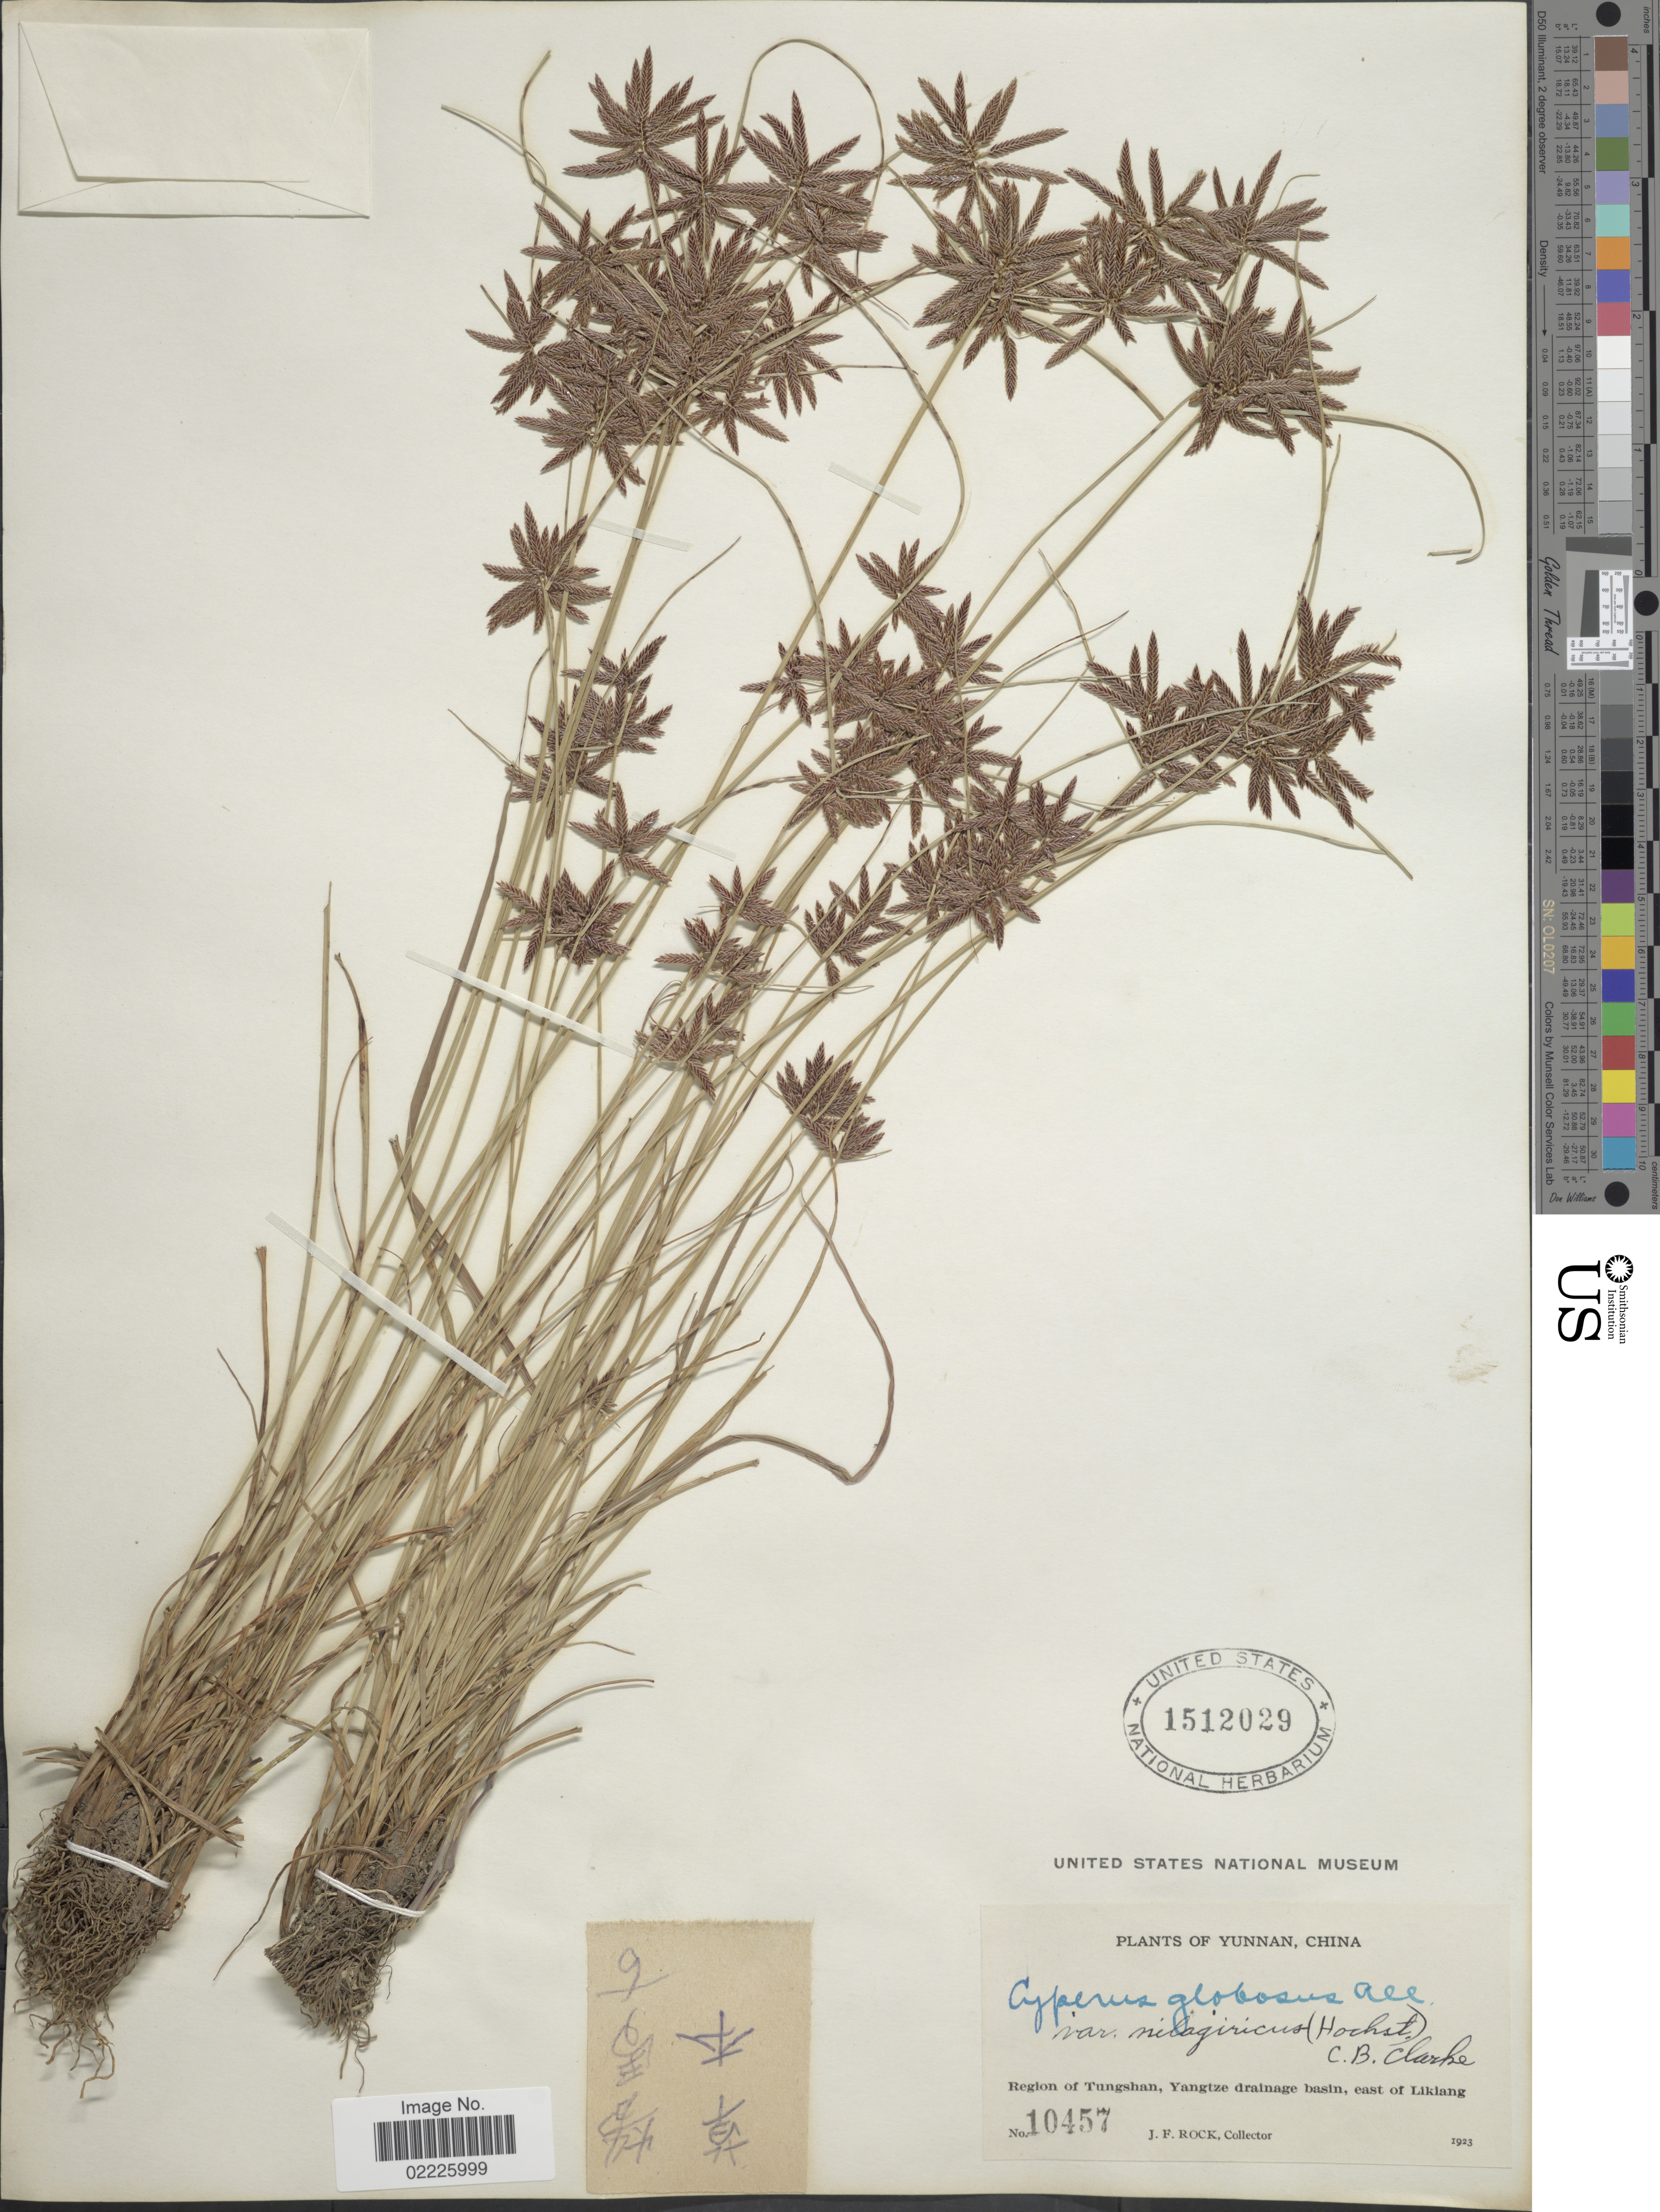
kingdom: Plantae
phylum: Tracheophyta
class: Liliopsida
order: Poales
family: Cyperaceae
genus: Cyperus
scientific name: Cyperus flavidus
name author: Retz.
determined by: Strong, Mark T., (BOT), Smithsonian Institution - National Museum of Natural History (UNITED STATES)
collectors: J. Rock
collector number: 10457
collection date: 1923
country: China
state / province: Yunnan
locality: Yunnan, China, Region of Tungshan, Yangtze drainage basin, east of Likiang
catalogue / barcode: US 1512029